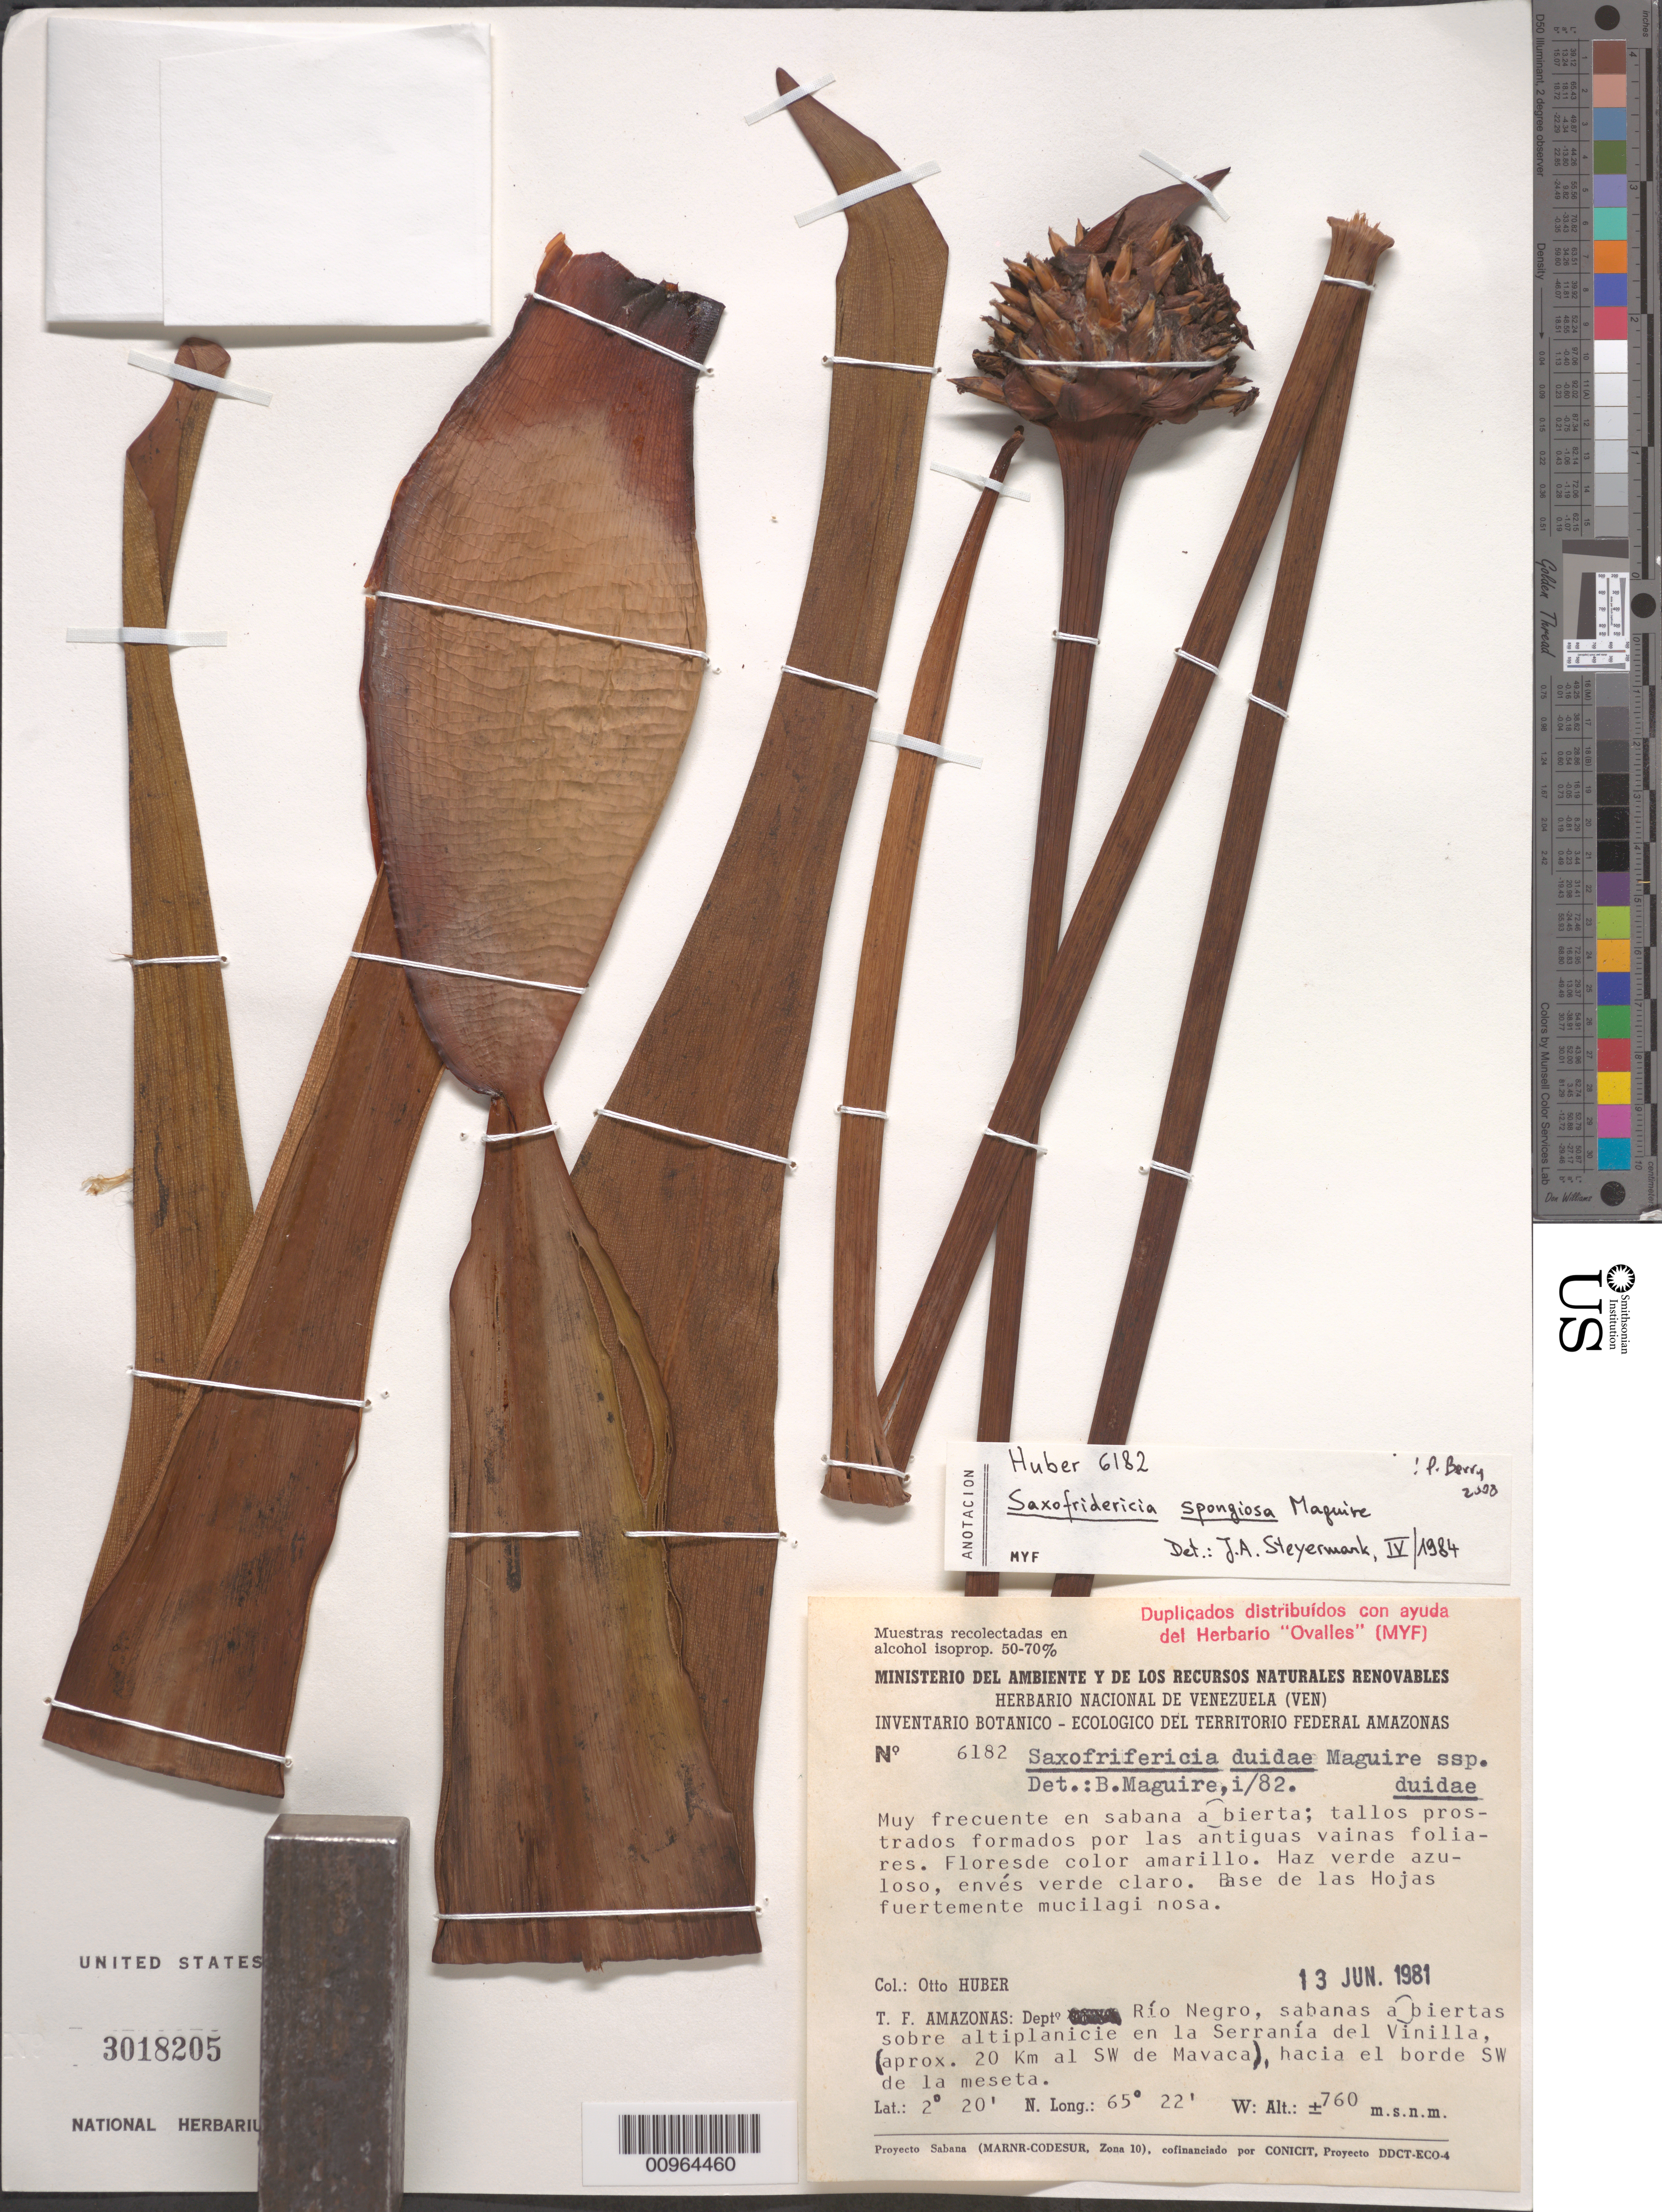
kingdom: Plantae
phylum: Tracheophyta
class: Liliopsida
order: Poales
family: Rapateaceae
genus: Saxofridericia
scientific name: Saxofridericia spongiosa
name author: Maguire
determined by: Berry, P. E., (WIS), University of Wisconsin - Madison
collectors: O. Huber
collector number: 6182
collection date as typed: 13-Jun-81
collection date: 1981-06-13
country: Venezuela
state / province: Amazonas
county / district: Río Negro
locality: Serranía del Vinilla, 20 km SW of Mavaca, hacia el borde SW de la meseta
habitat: Sabanas abiertas sobre altiplanicie en la serranía; en sabana abierta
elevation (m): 760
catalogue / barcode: US 3018205